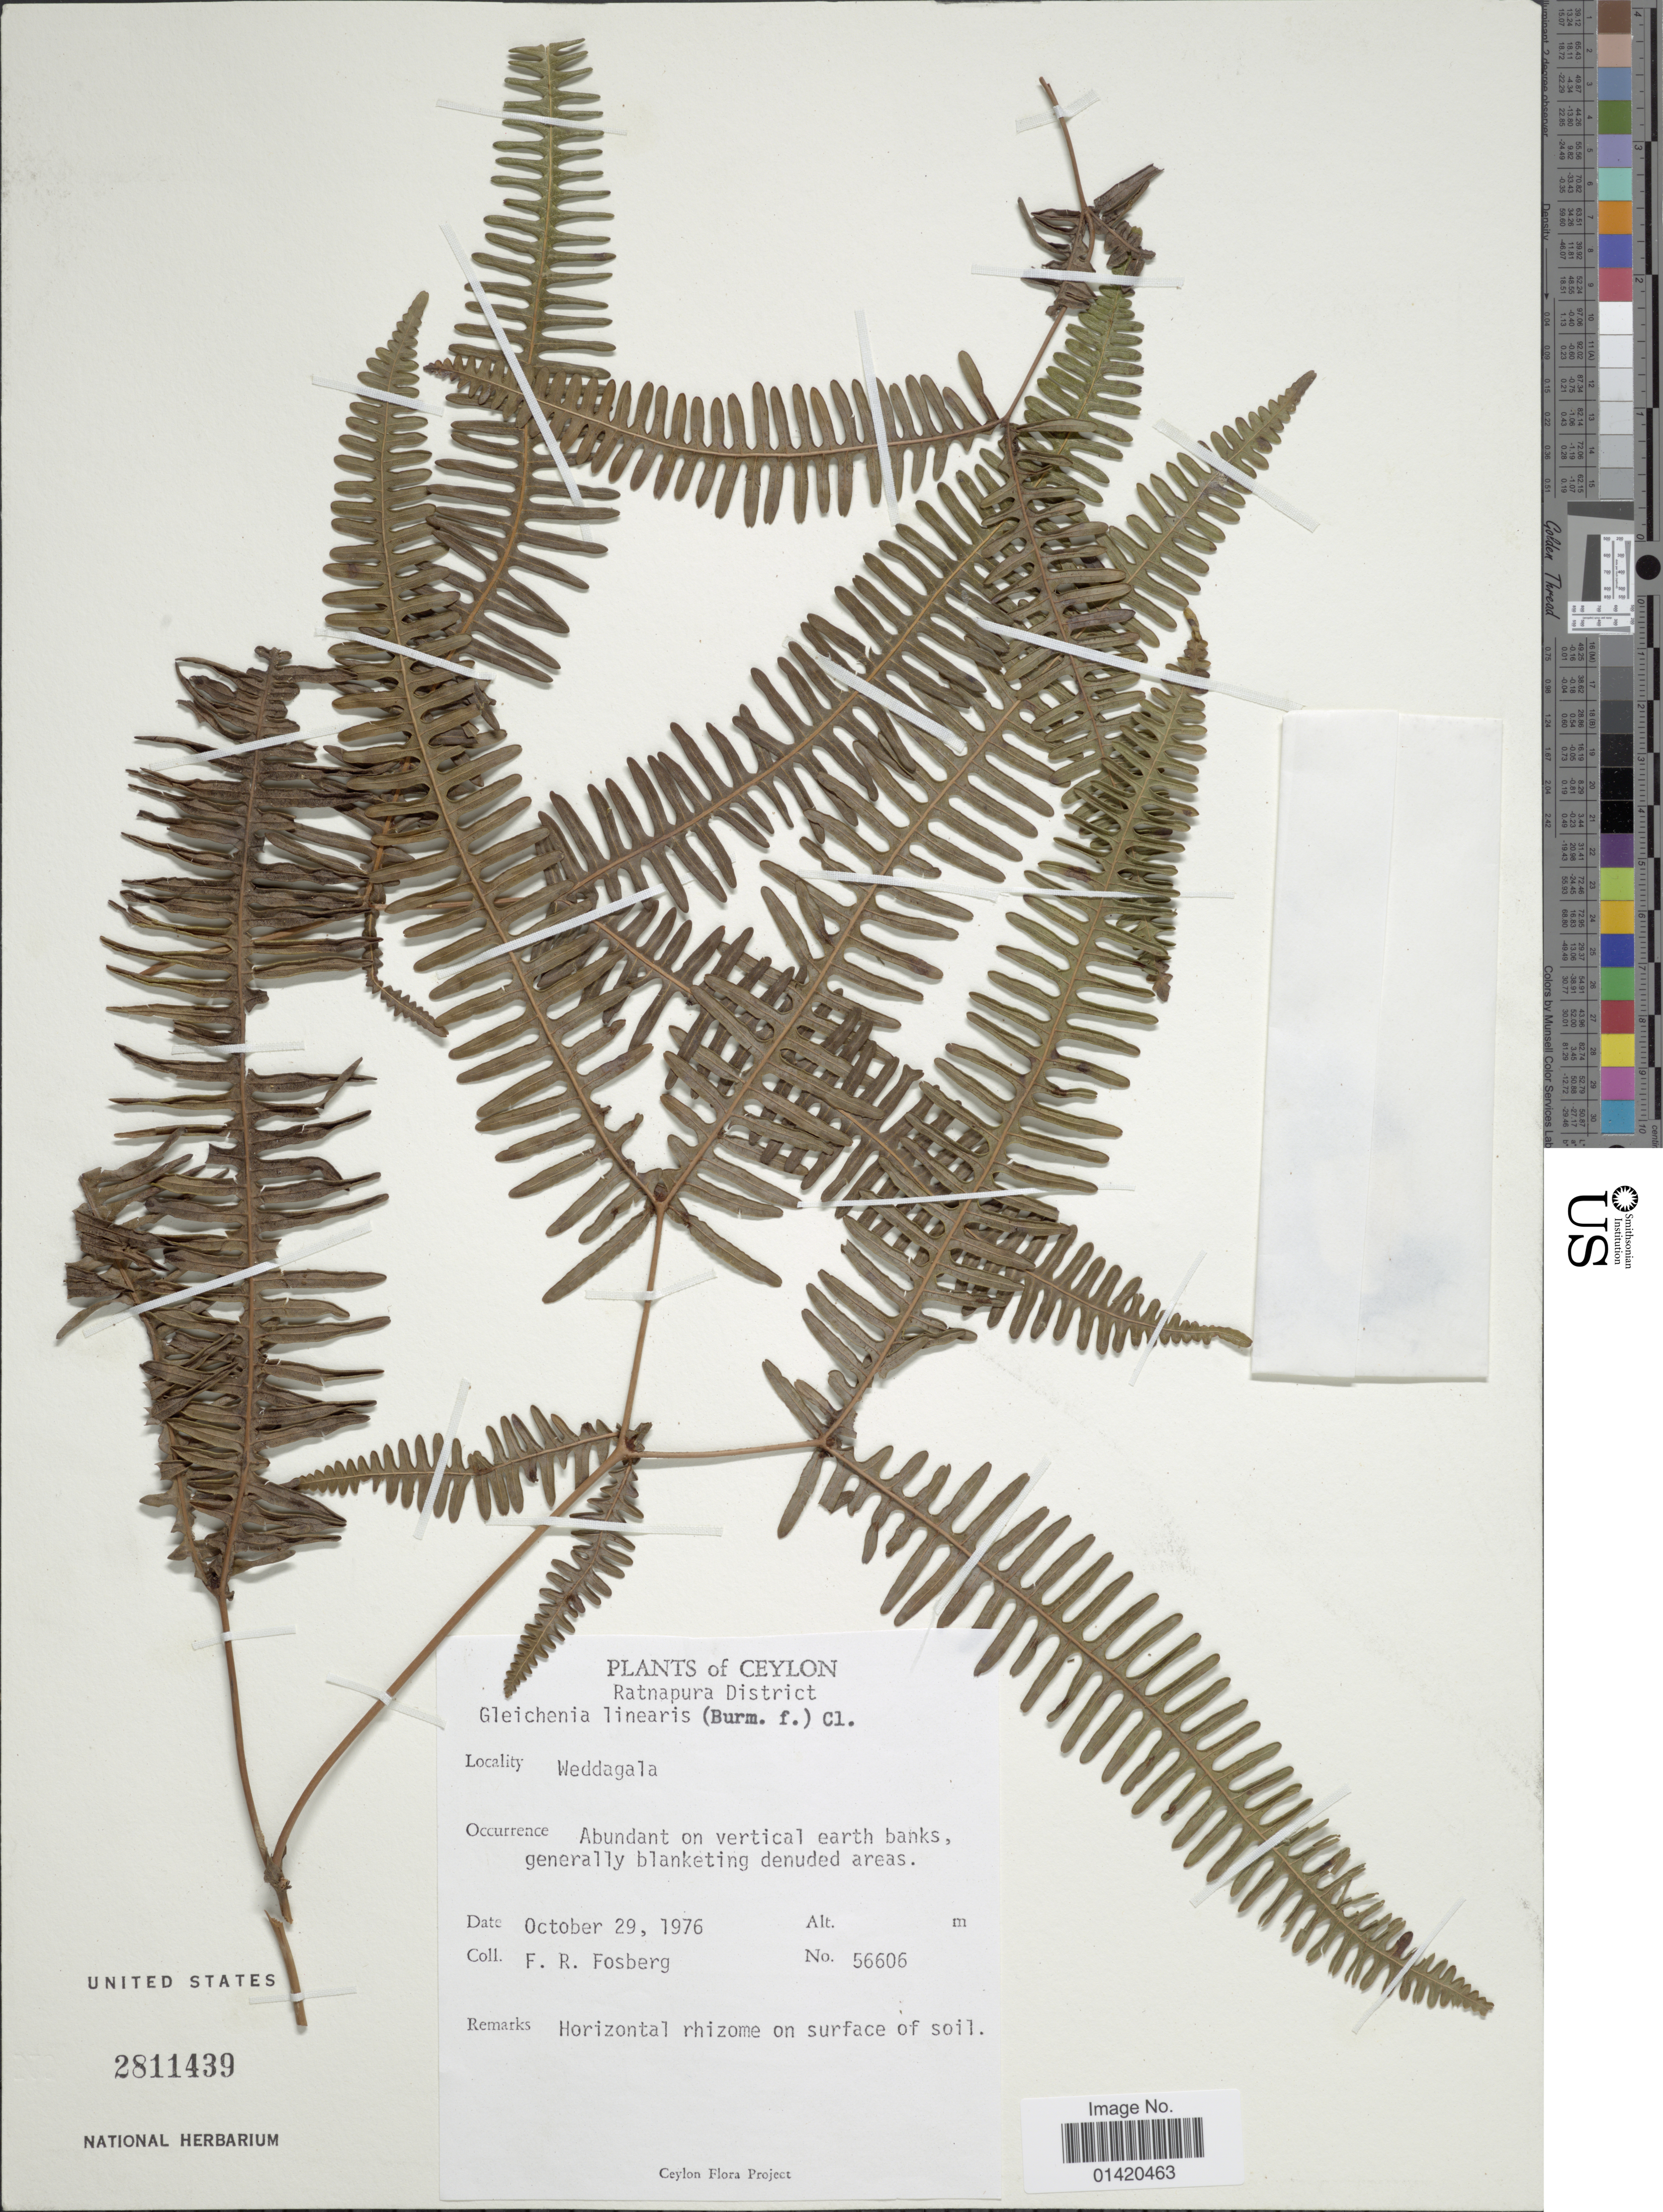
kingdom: Plantae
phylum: Tracheophyta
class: Polypodiopsida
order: Gleicheniales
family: Gleicheniaceae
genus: Dicranopteris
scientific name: Dicranopteris linearis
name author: (Burm. f.) Underw.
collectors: F. R. Fosberg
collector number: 56606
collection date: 1976-10-29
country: Sri Lanka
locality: Ceylon, Ratnapura District, Weddagala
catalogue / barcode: US 2811439